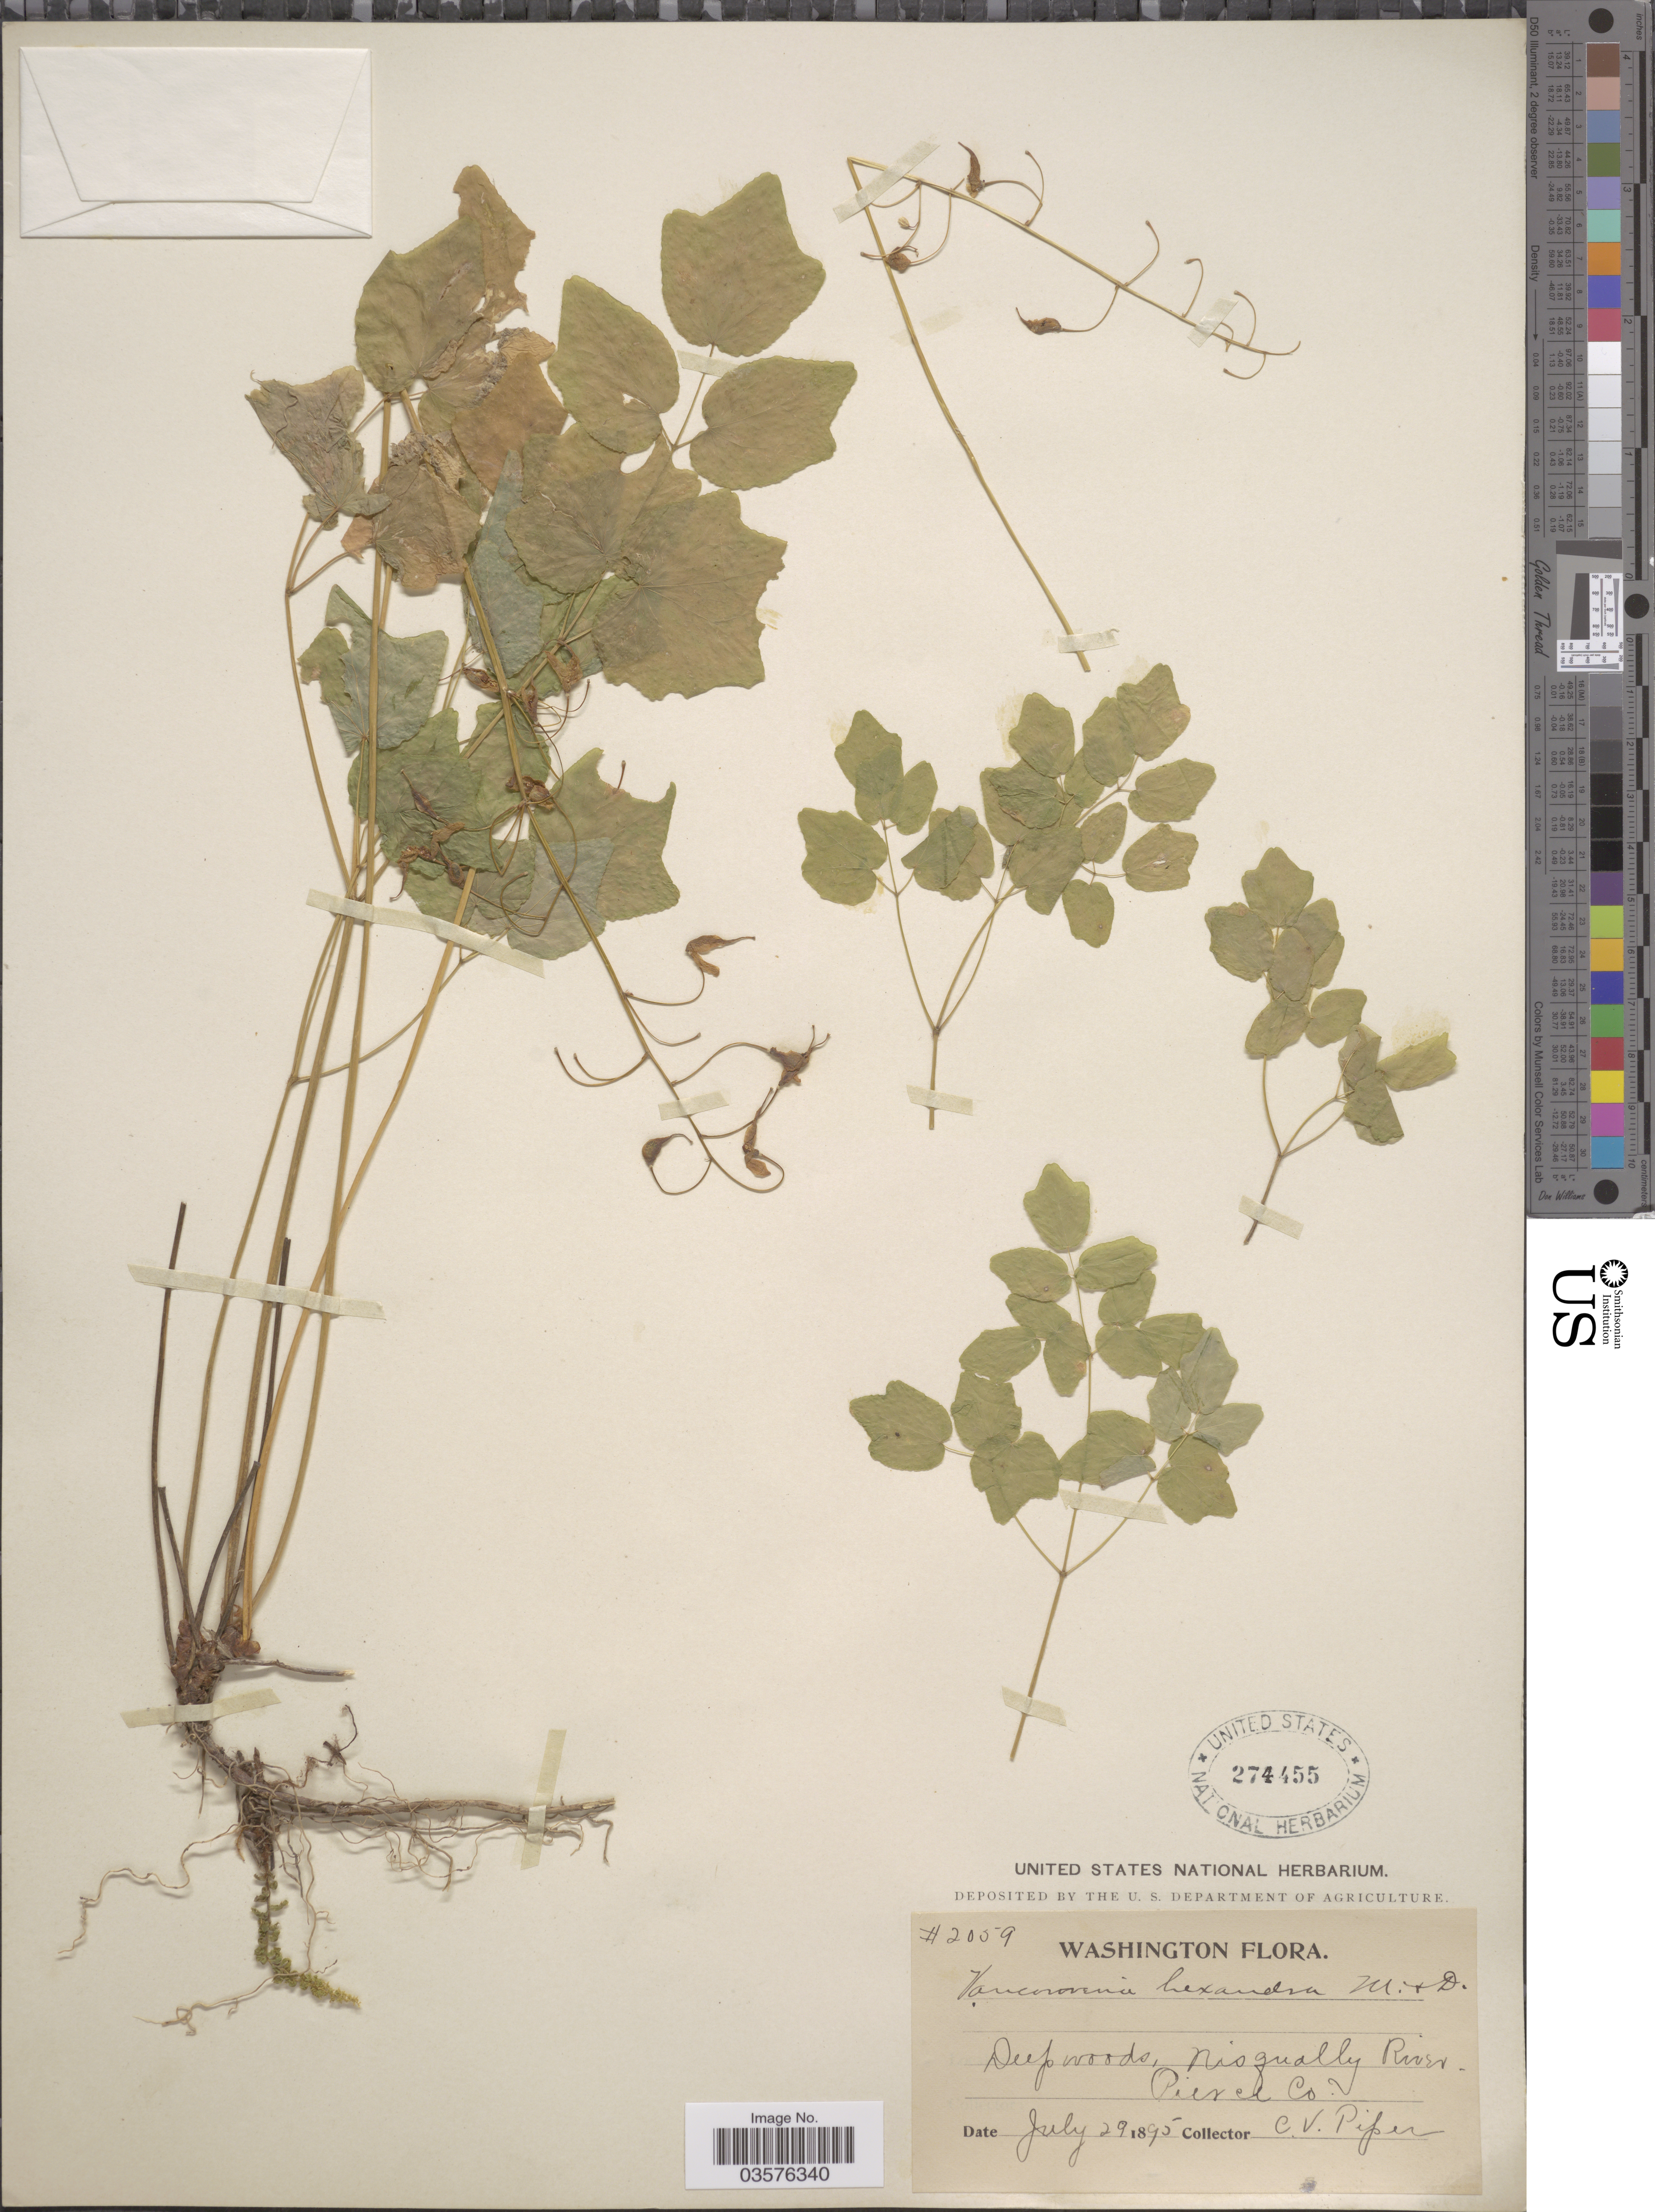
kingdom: Plantae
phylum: Tracheophyta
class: Magnoliopsida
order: Ranunculales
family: Berberidaceae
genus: Vancouveria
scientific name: Vancouveria hexandra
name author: (Hook.) C. Morren & Decne.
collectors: C. V. Piper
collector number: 2059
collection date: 1895-07-29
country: United States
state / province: Washington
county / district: Pierce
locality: Deep woods, Nisqually River, Pierce Co.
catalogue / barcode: US 274455